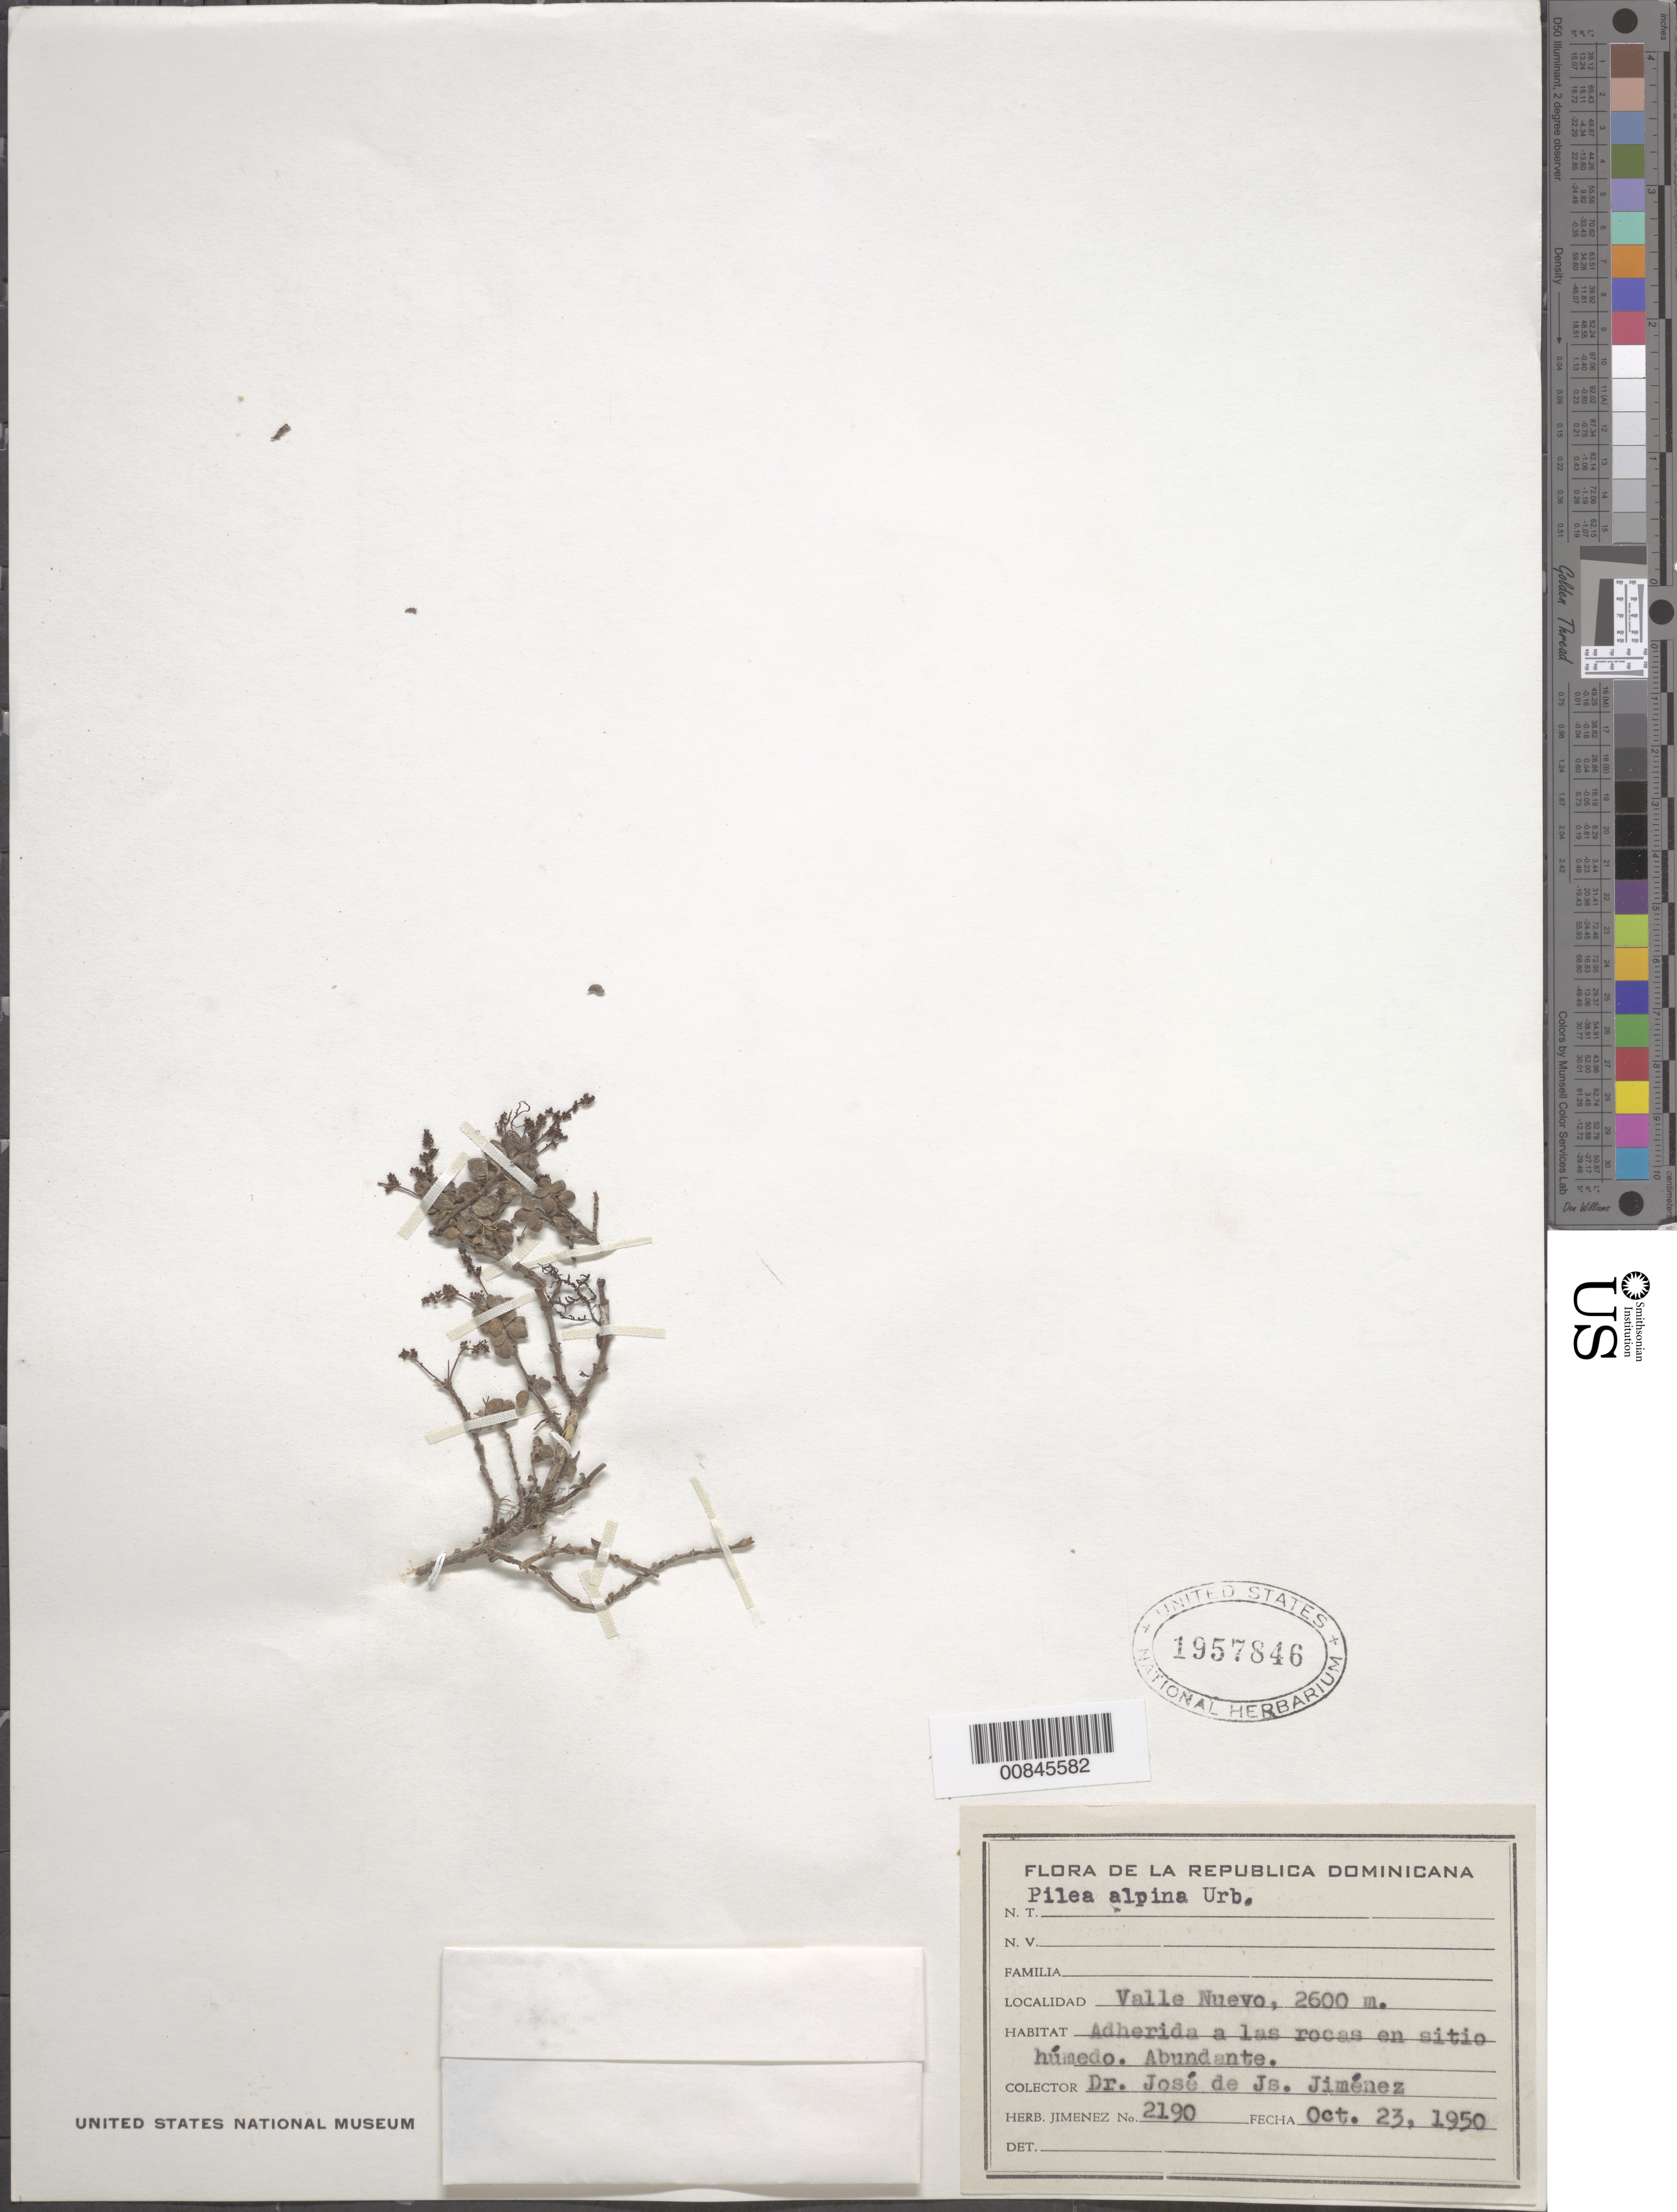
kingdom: Plantae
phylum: Tracheophyta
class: Magnoliopsida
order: Rosales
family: Urticaceae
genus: Pilea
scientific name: Pilea alpina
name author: Urb.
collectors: J. J. Jiménez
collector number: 2190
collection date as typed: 23 Oct 1950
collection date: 1950-10-23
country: Dominican Republic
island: Hispaniola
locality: Valle Nuevo.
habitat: Adherida a las rocas en sitio húmedo.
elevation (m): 2600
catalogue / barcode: US 1957846